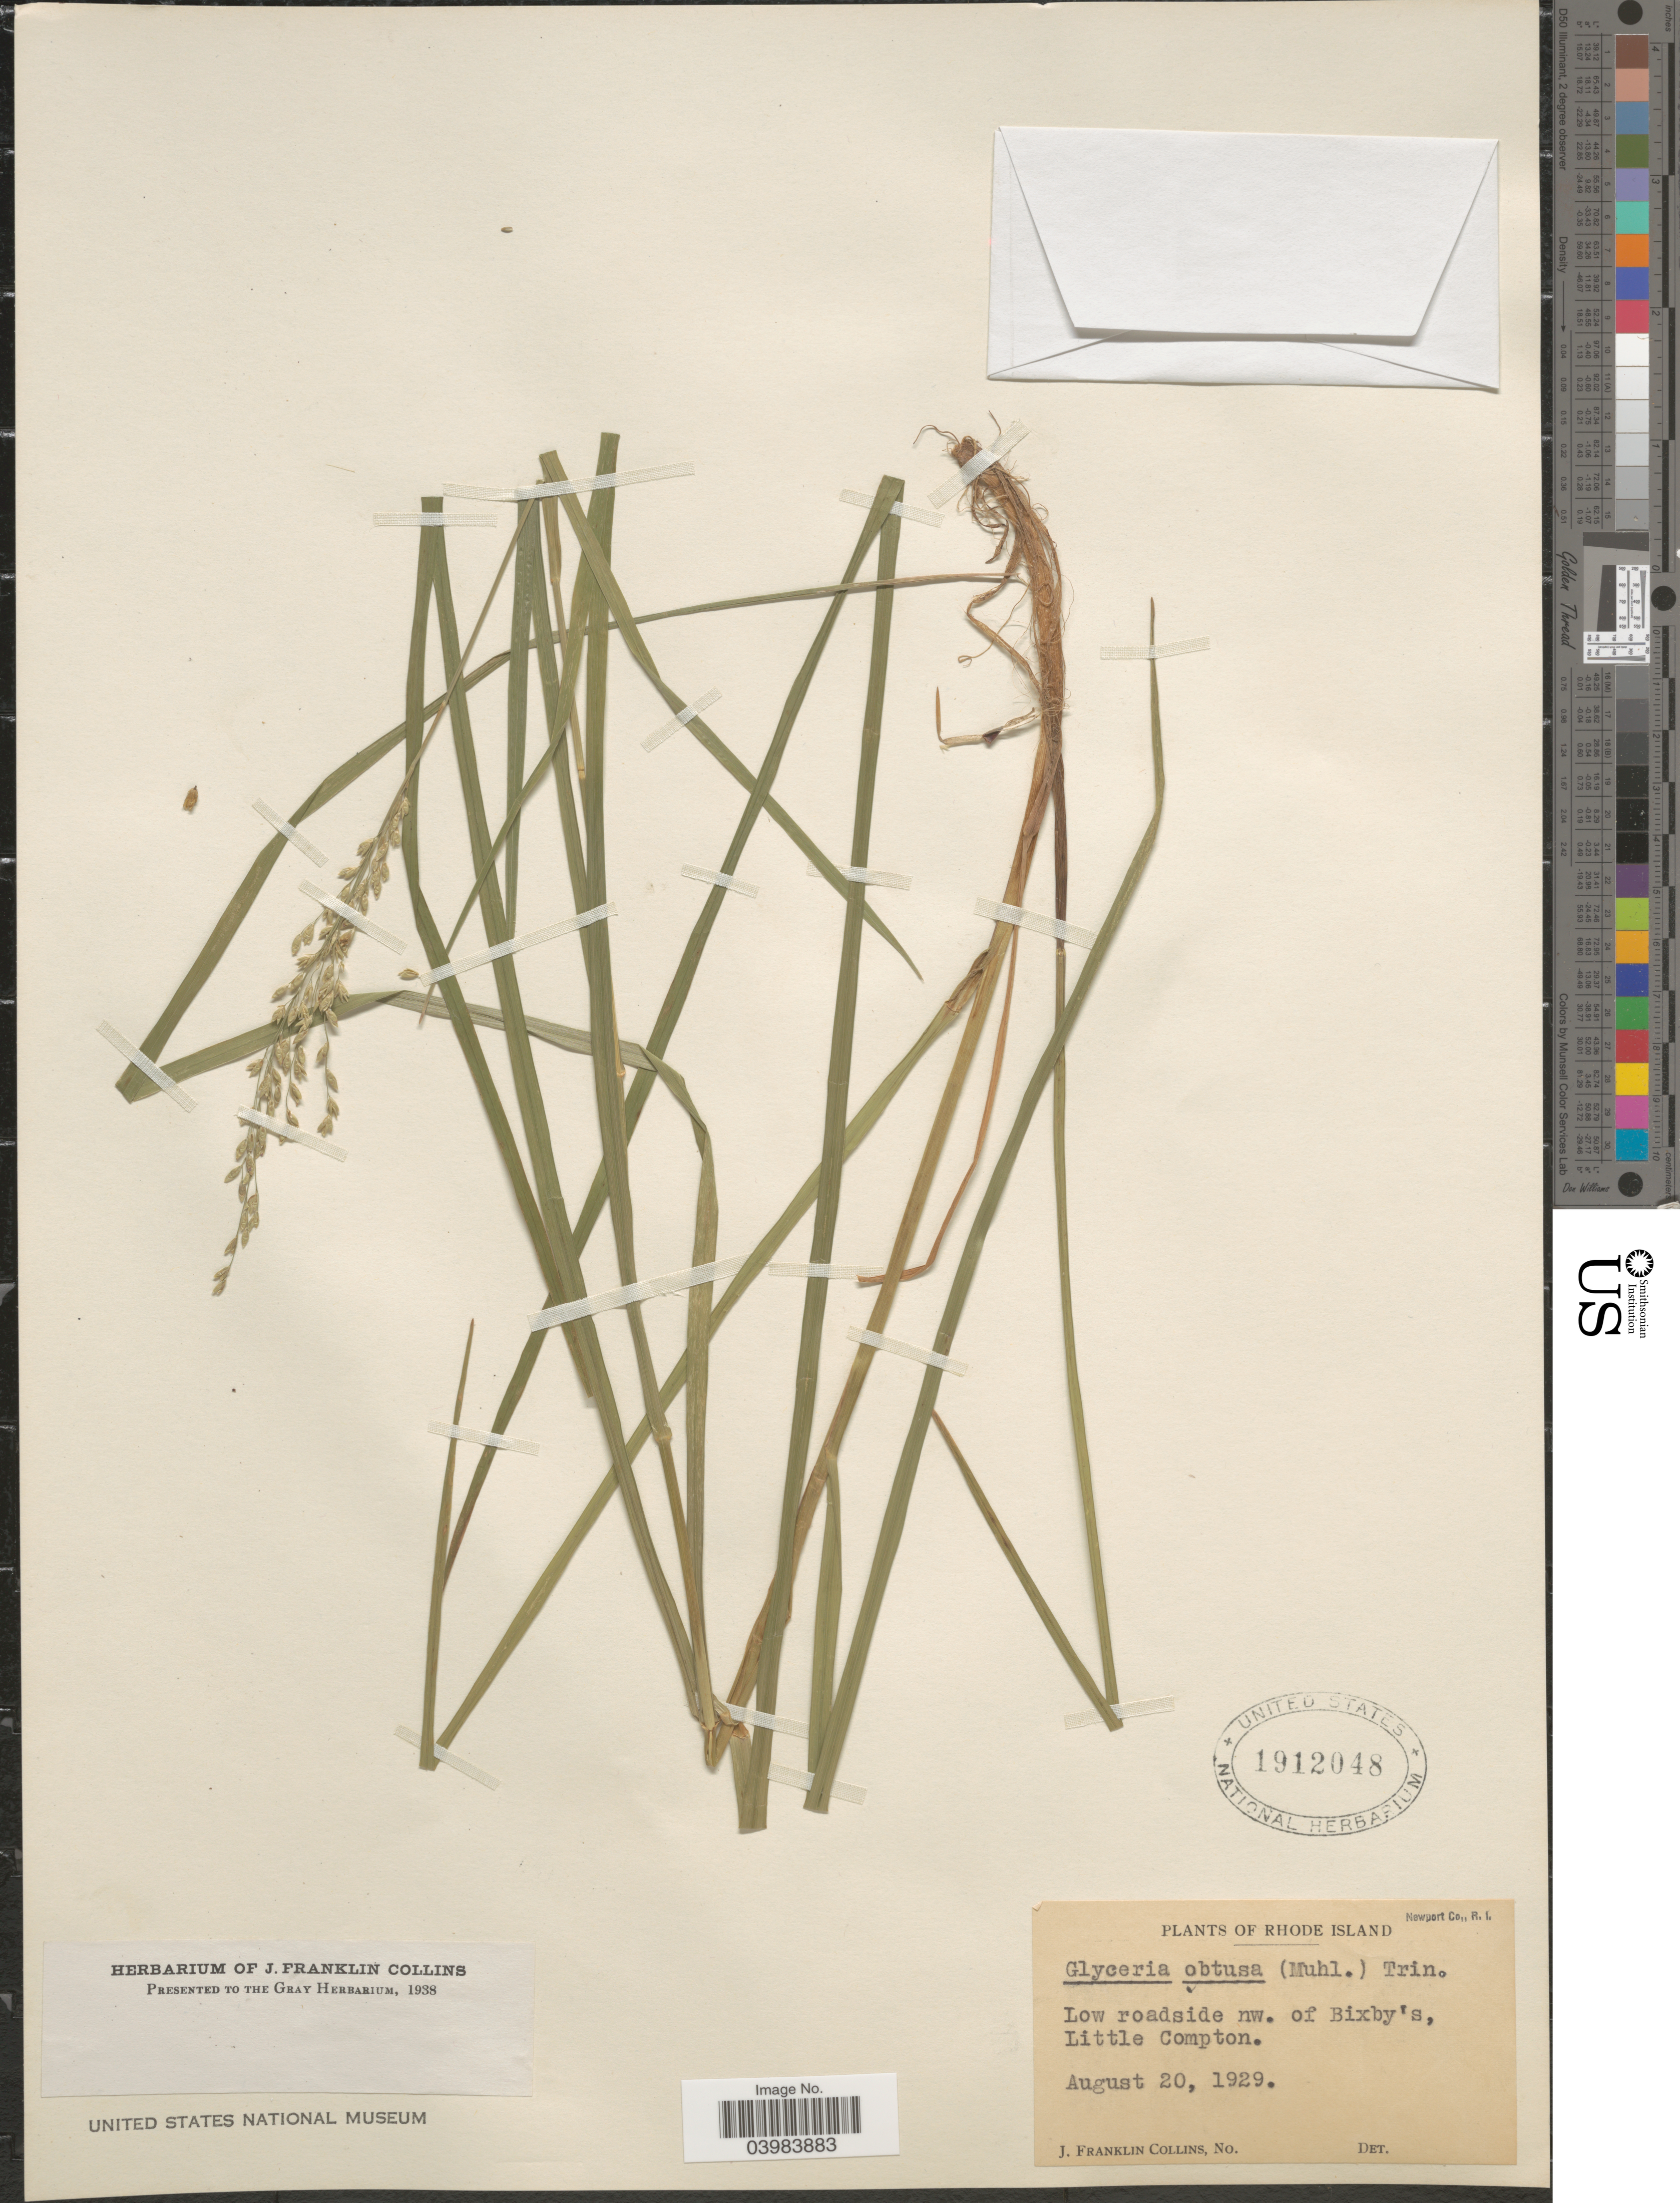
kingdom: Plantae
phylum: Tracheophyta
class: Liliopsida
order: Poales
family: Poaceae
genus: Glyceria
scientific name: Glyceria obtusa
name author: (Muhl.) Trin.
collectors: J. Collins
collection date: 1929-08-20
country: United States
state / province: Rhode Island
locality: Low roadside nw. of Bixby's, Little Compton. Newport Co..R.I.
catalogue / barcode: US 1912048